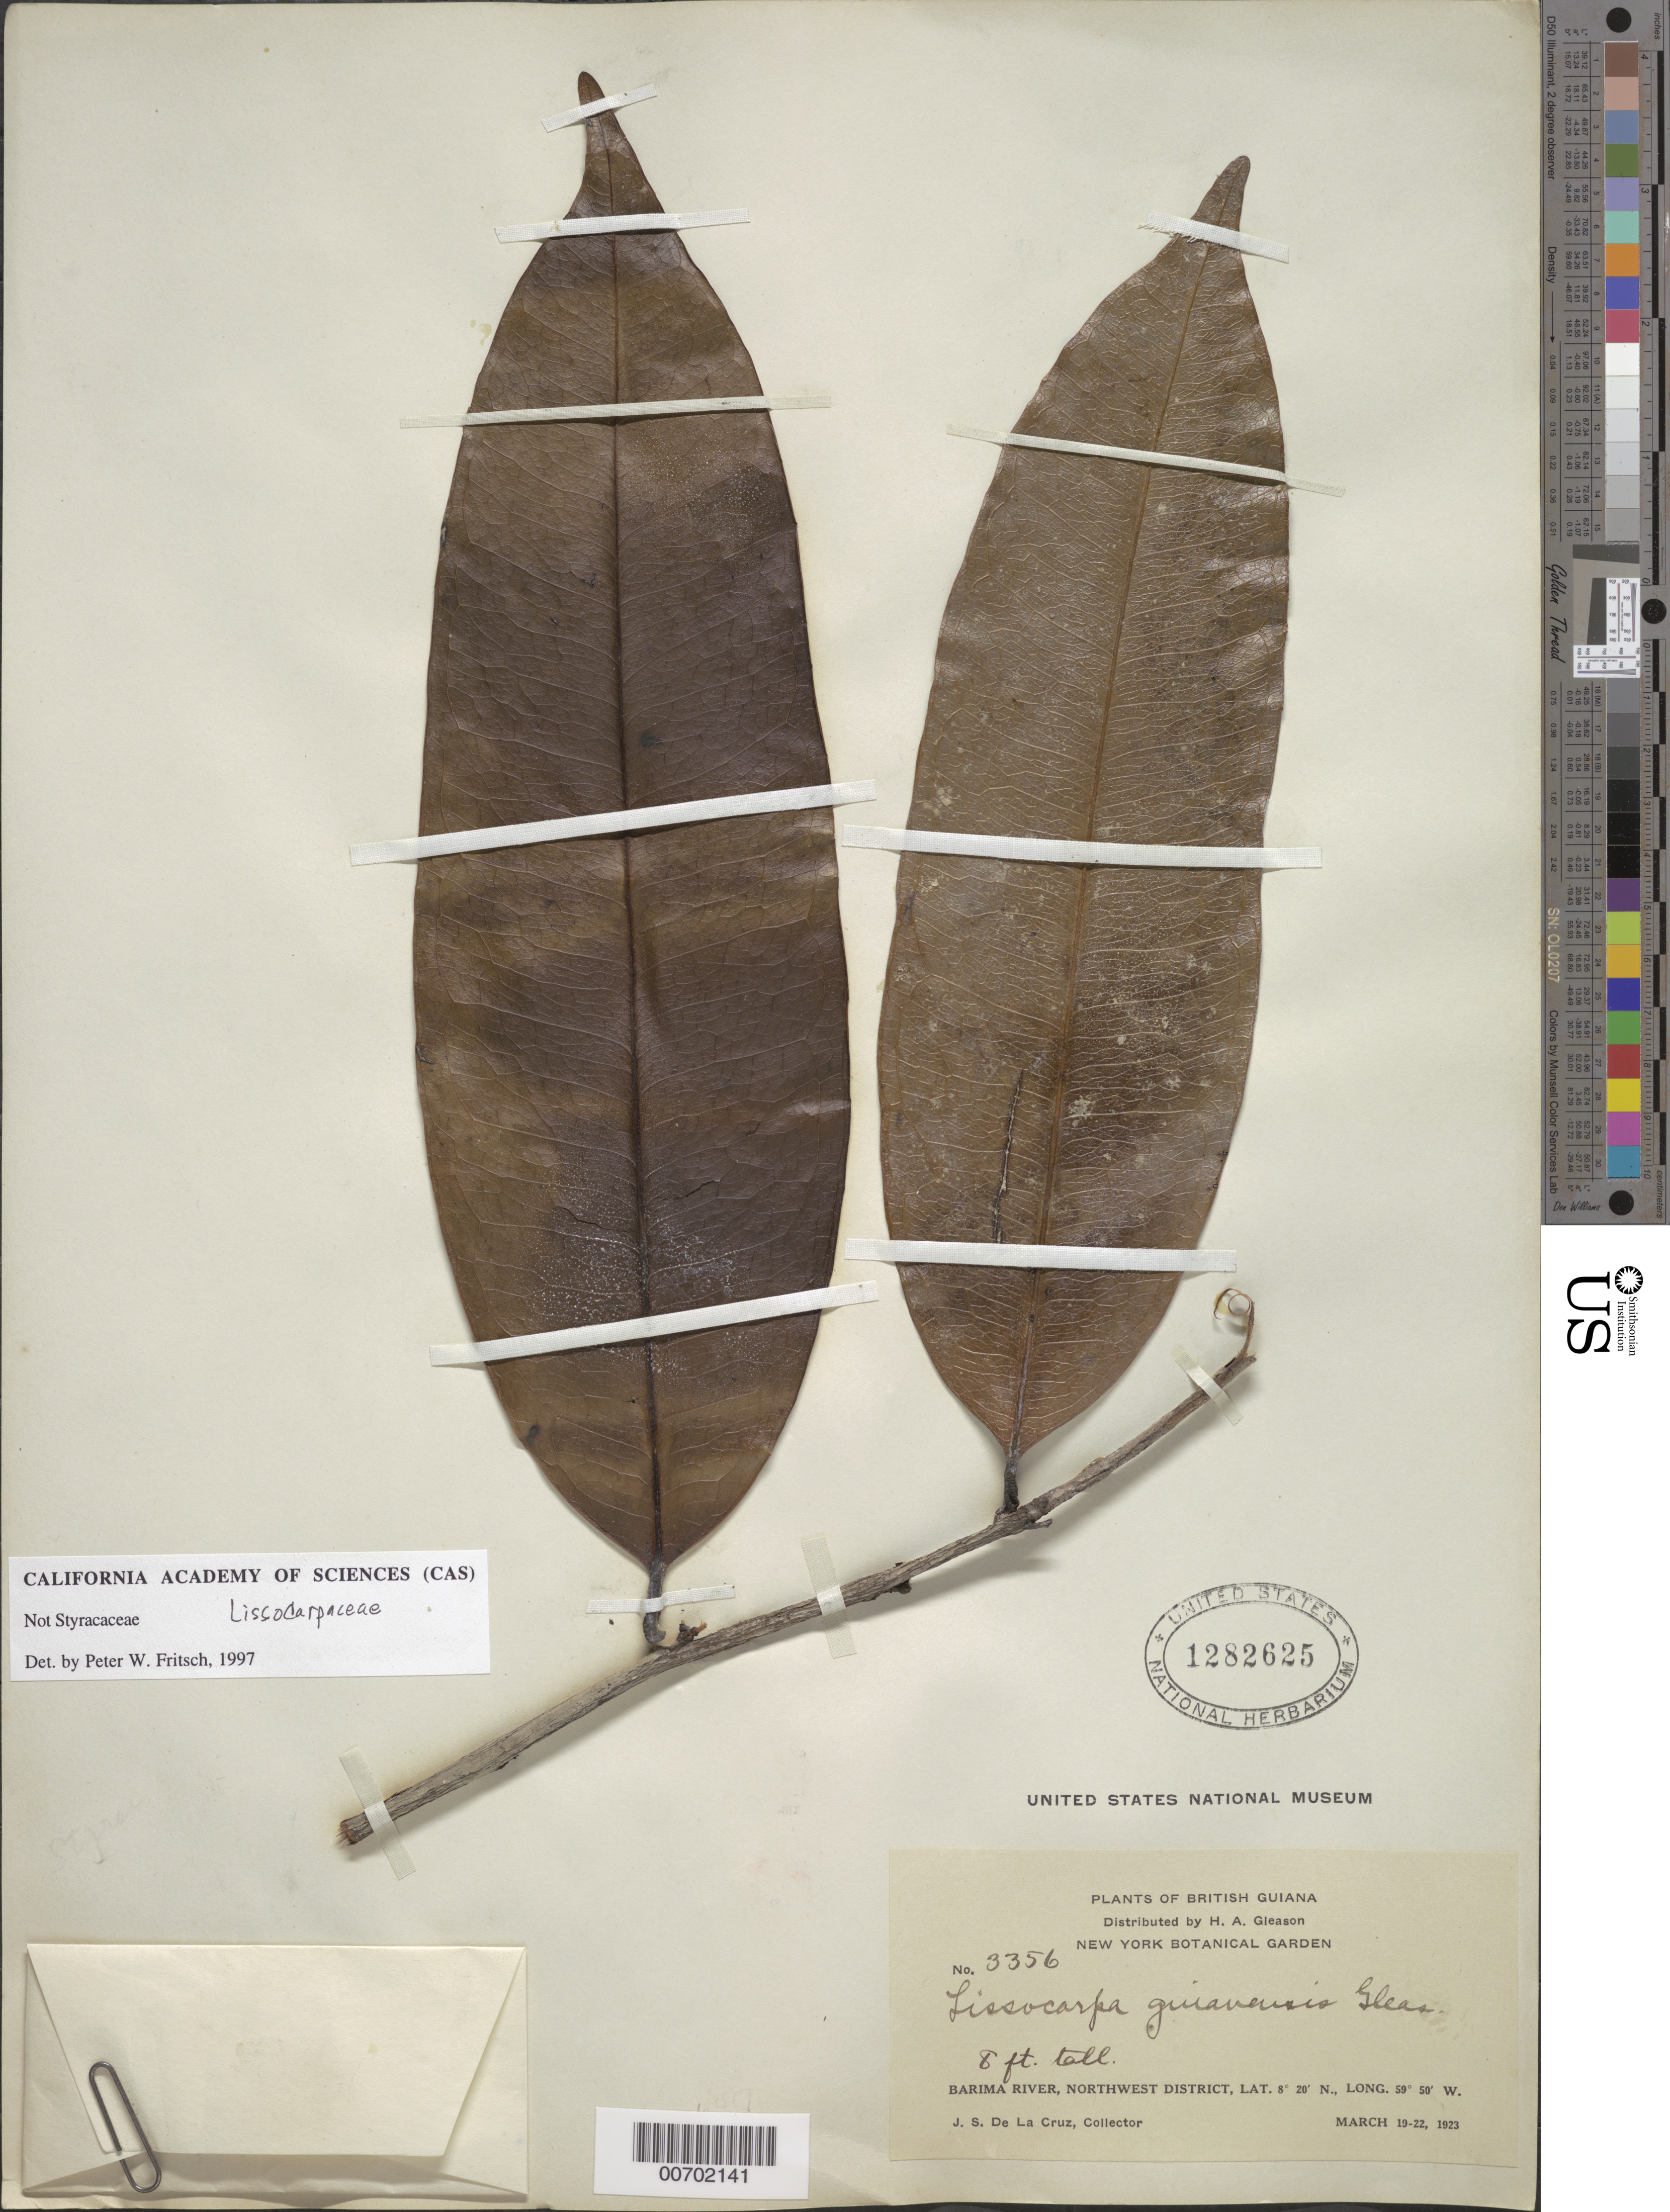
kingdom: Plantae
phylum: Tracheophyta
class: Magnoliopsida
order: Ericales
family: Ebenaceae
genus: Lissocarpa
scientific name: Lissocarpa guianensis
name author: Gleason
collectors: J. S. de la Cruz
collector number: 3356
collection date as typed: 19-Mar-23 to 22-Mar-23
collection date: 1923-03-19/1923-03-22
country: Guyana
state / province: Barima-Waini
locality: Barima R., NW District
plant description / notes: filed:Styracaceae indet; annot: Lissocarpaceae by P.W. Fritsch, 1997; Cited by B. Wallnöfer in Ann. Naturhist Mus. Wien, B 105: 539. 2004.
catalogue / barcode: US 1282625